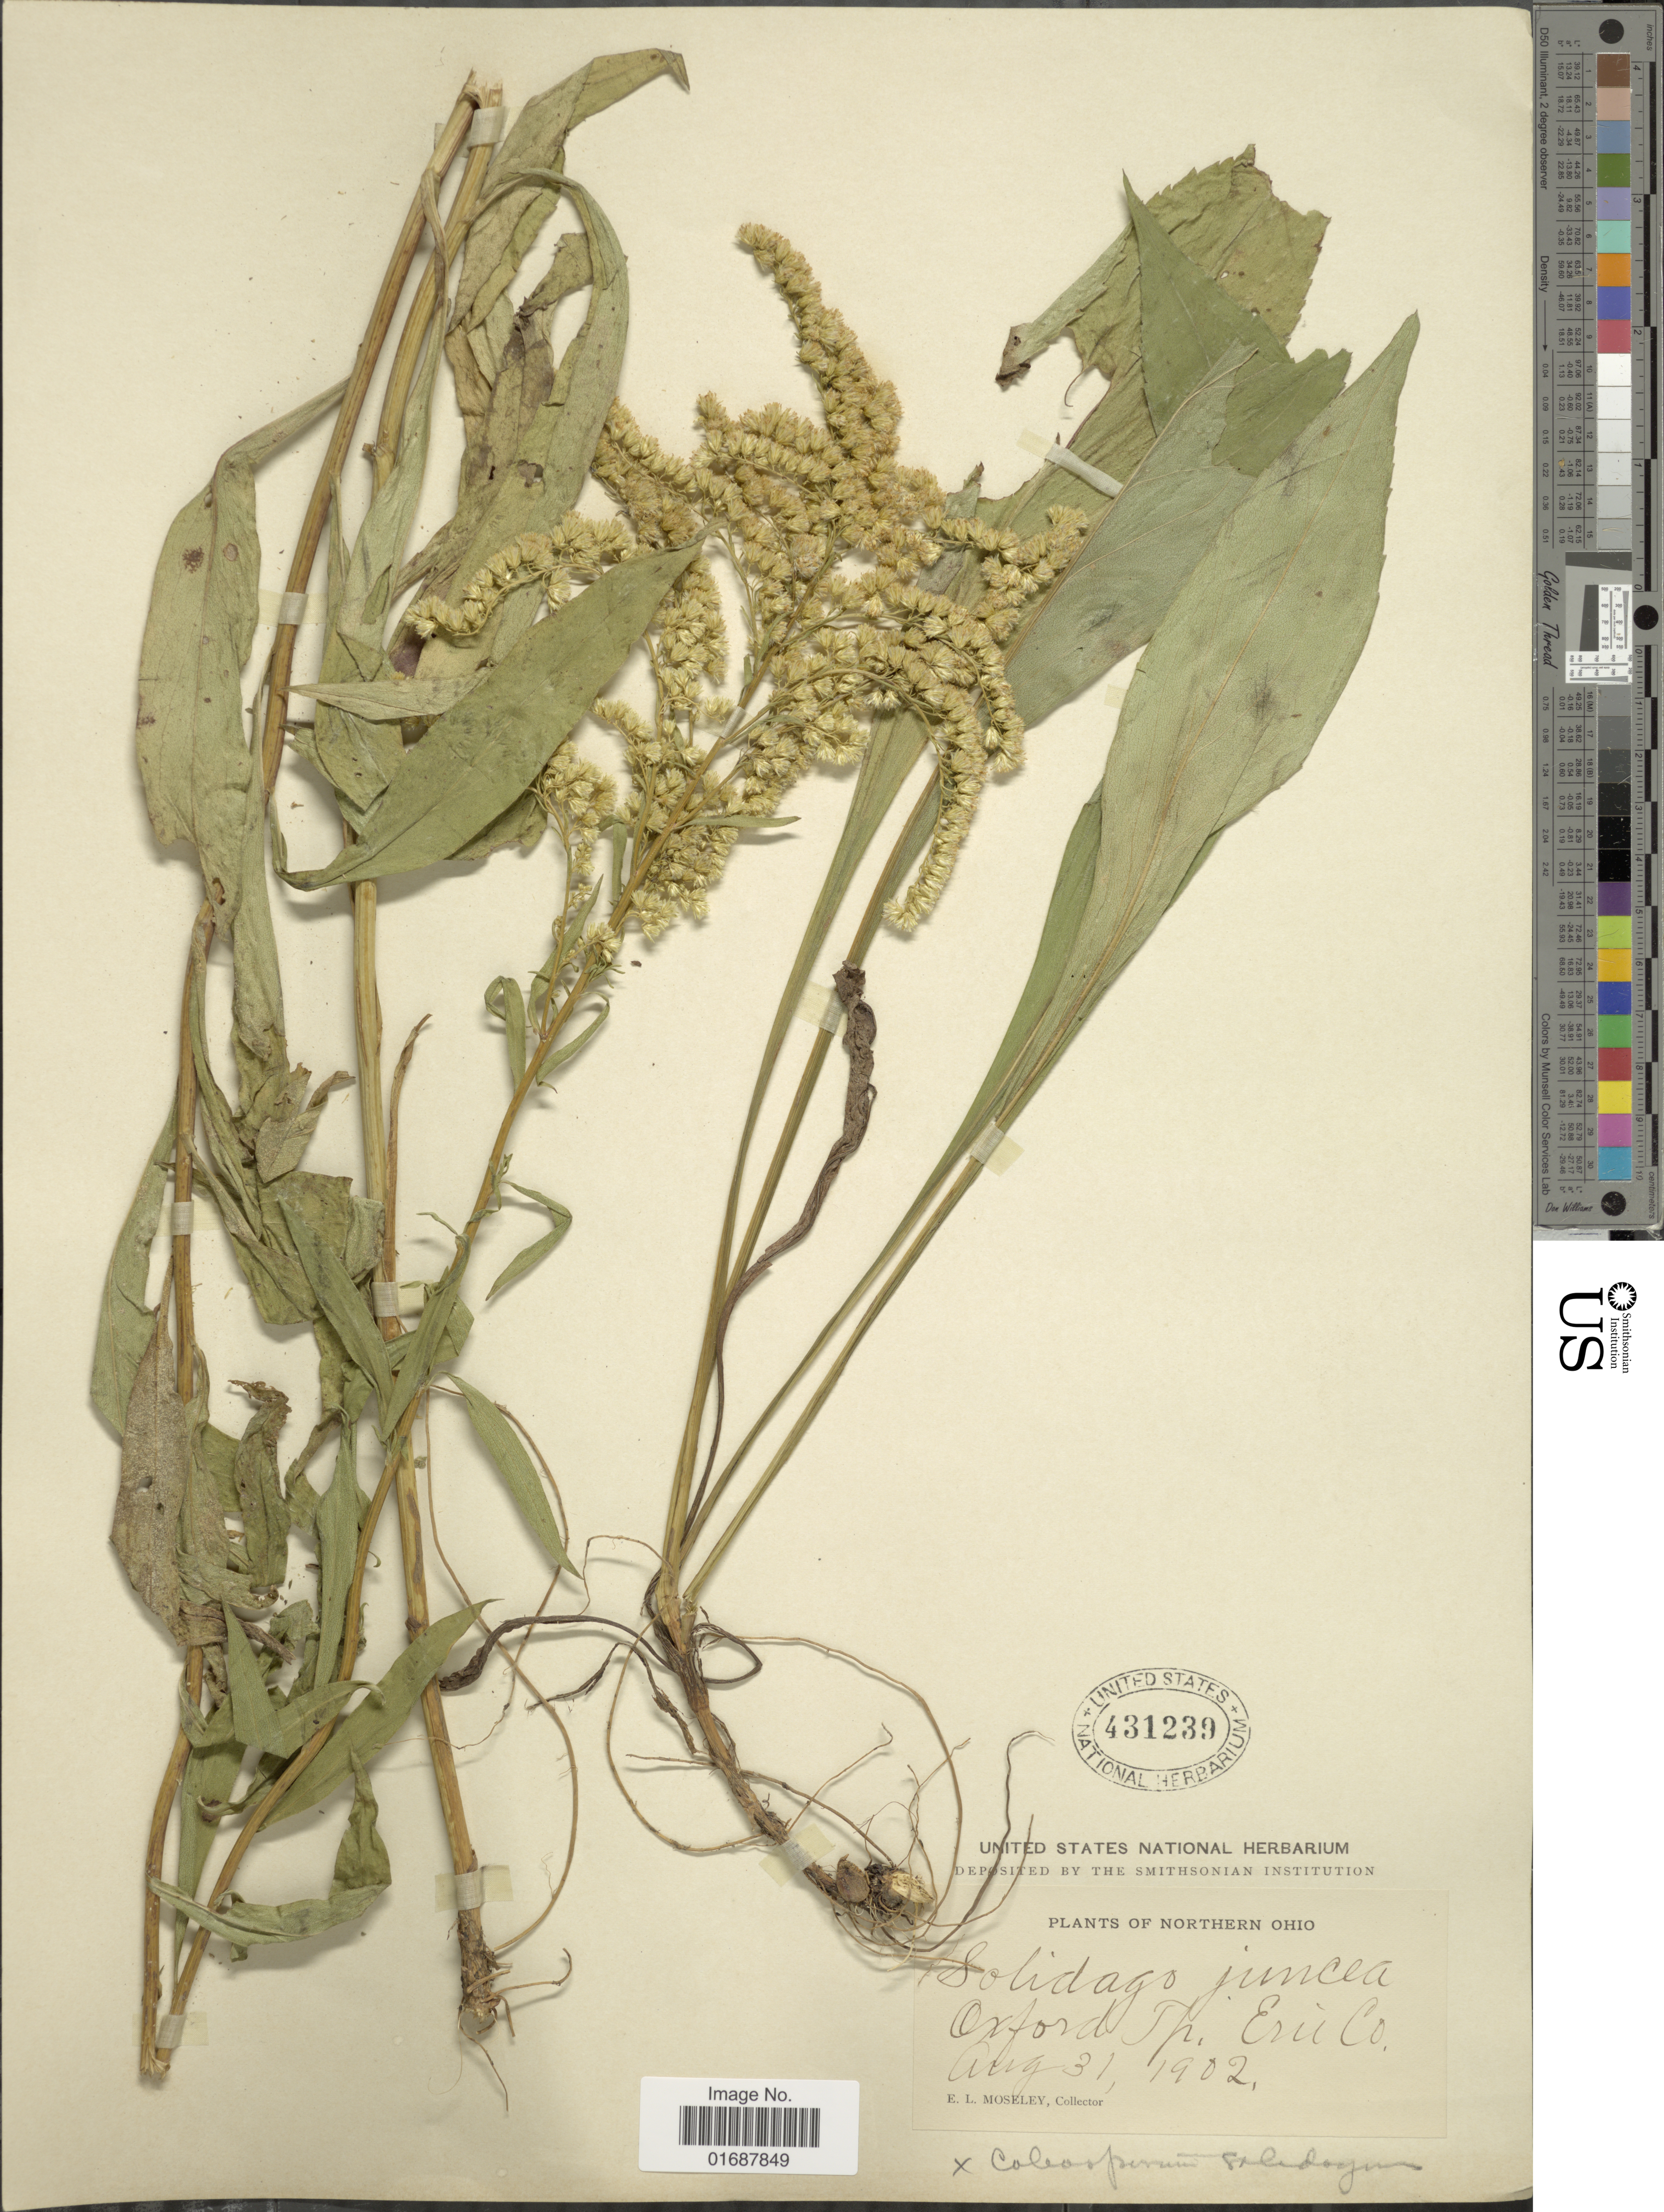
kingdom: Plantae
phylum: Tracheophyta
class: Magnoliopsida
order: Asterales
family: Asteraceae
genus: Solidago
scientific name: Solidago juncea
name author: Aiton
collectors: E. Moseley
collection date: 1902-08-31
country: United States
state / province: Ohio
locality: Northern Ohio. Oxford Tp. Erie Co.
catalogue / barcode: US 431239